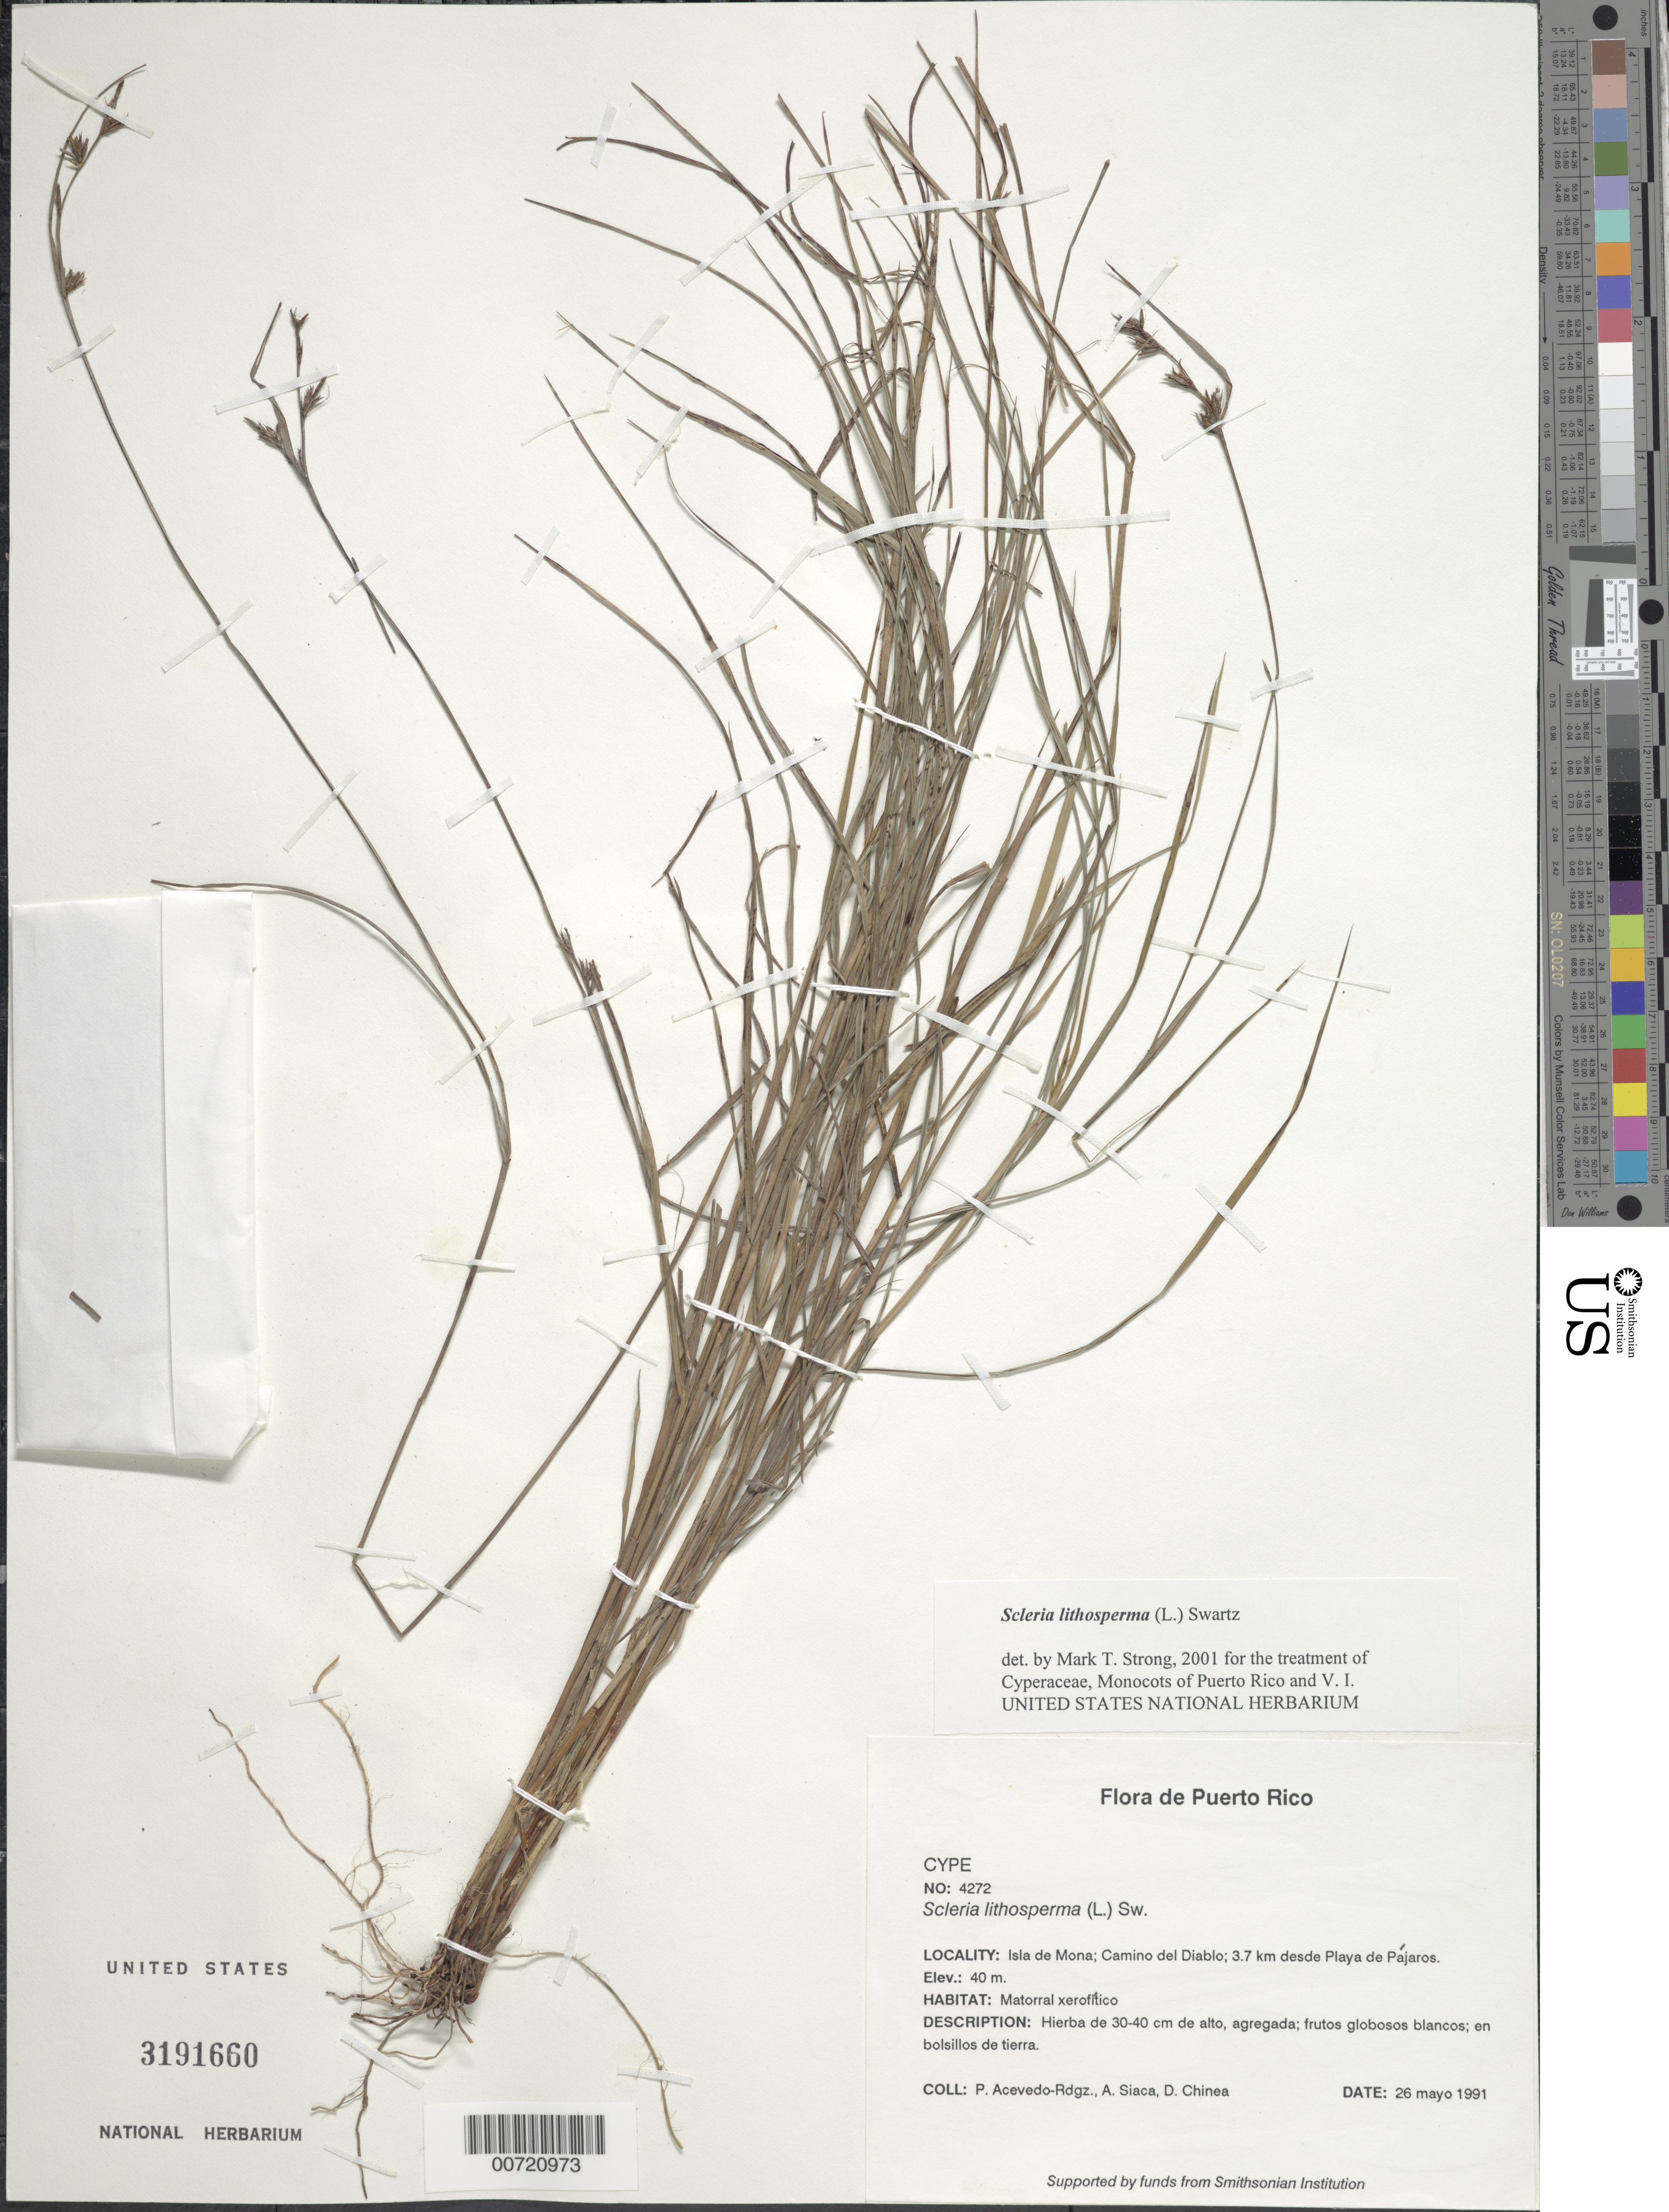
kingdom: Plantae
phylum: Tracheophyta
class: Liliopsida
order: Poales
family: Cyperaceae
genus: Scleria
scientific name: Scleria lithosperma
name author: (L.) Sw.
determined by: Strong, M. T., (US), Smithsonian Institution - National Museum of Natural History (UNITED STATES)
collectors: P. Acevedo-Rodr., A. Siaca & D. Chinea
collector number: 4272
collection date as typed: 28 May 1991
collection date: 1991-05-28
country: Puerto Rico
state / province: Mayaguëz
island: Mona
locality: Isla de Mona; Camino del Diablo; 3.7 km desde Playa de Pajaros.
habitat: Matorral xerofitico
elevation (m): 40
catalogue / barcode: US 3191660